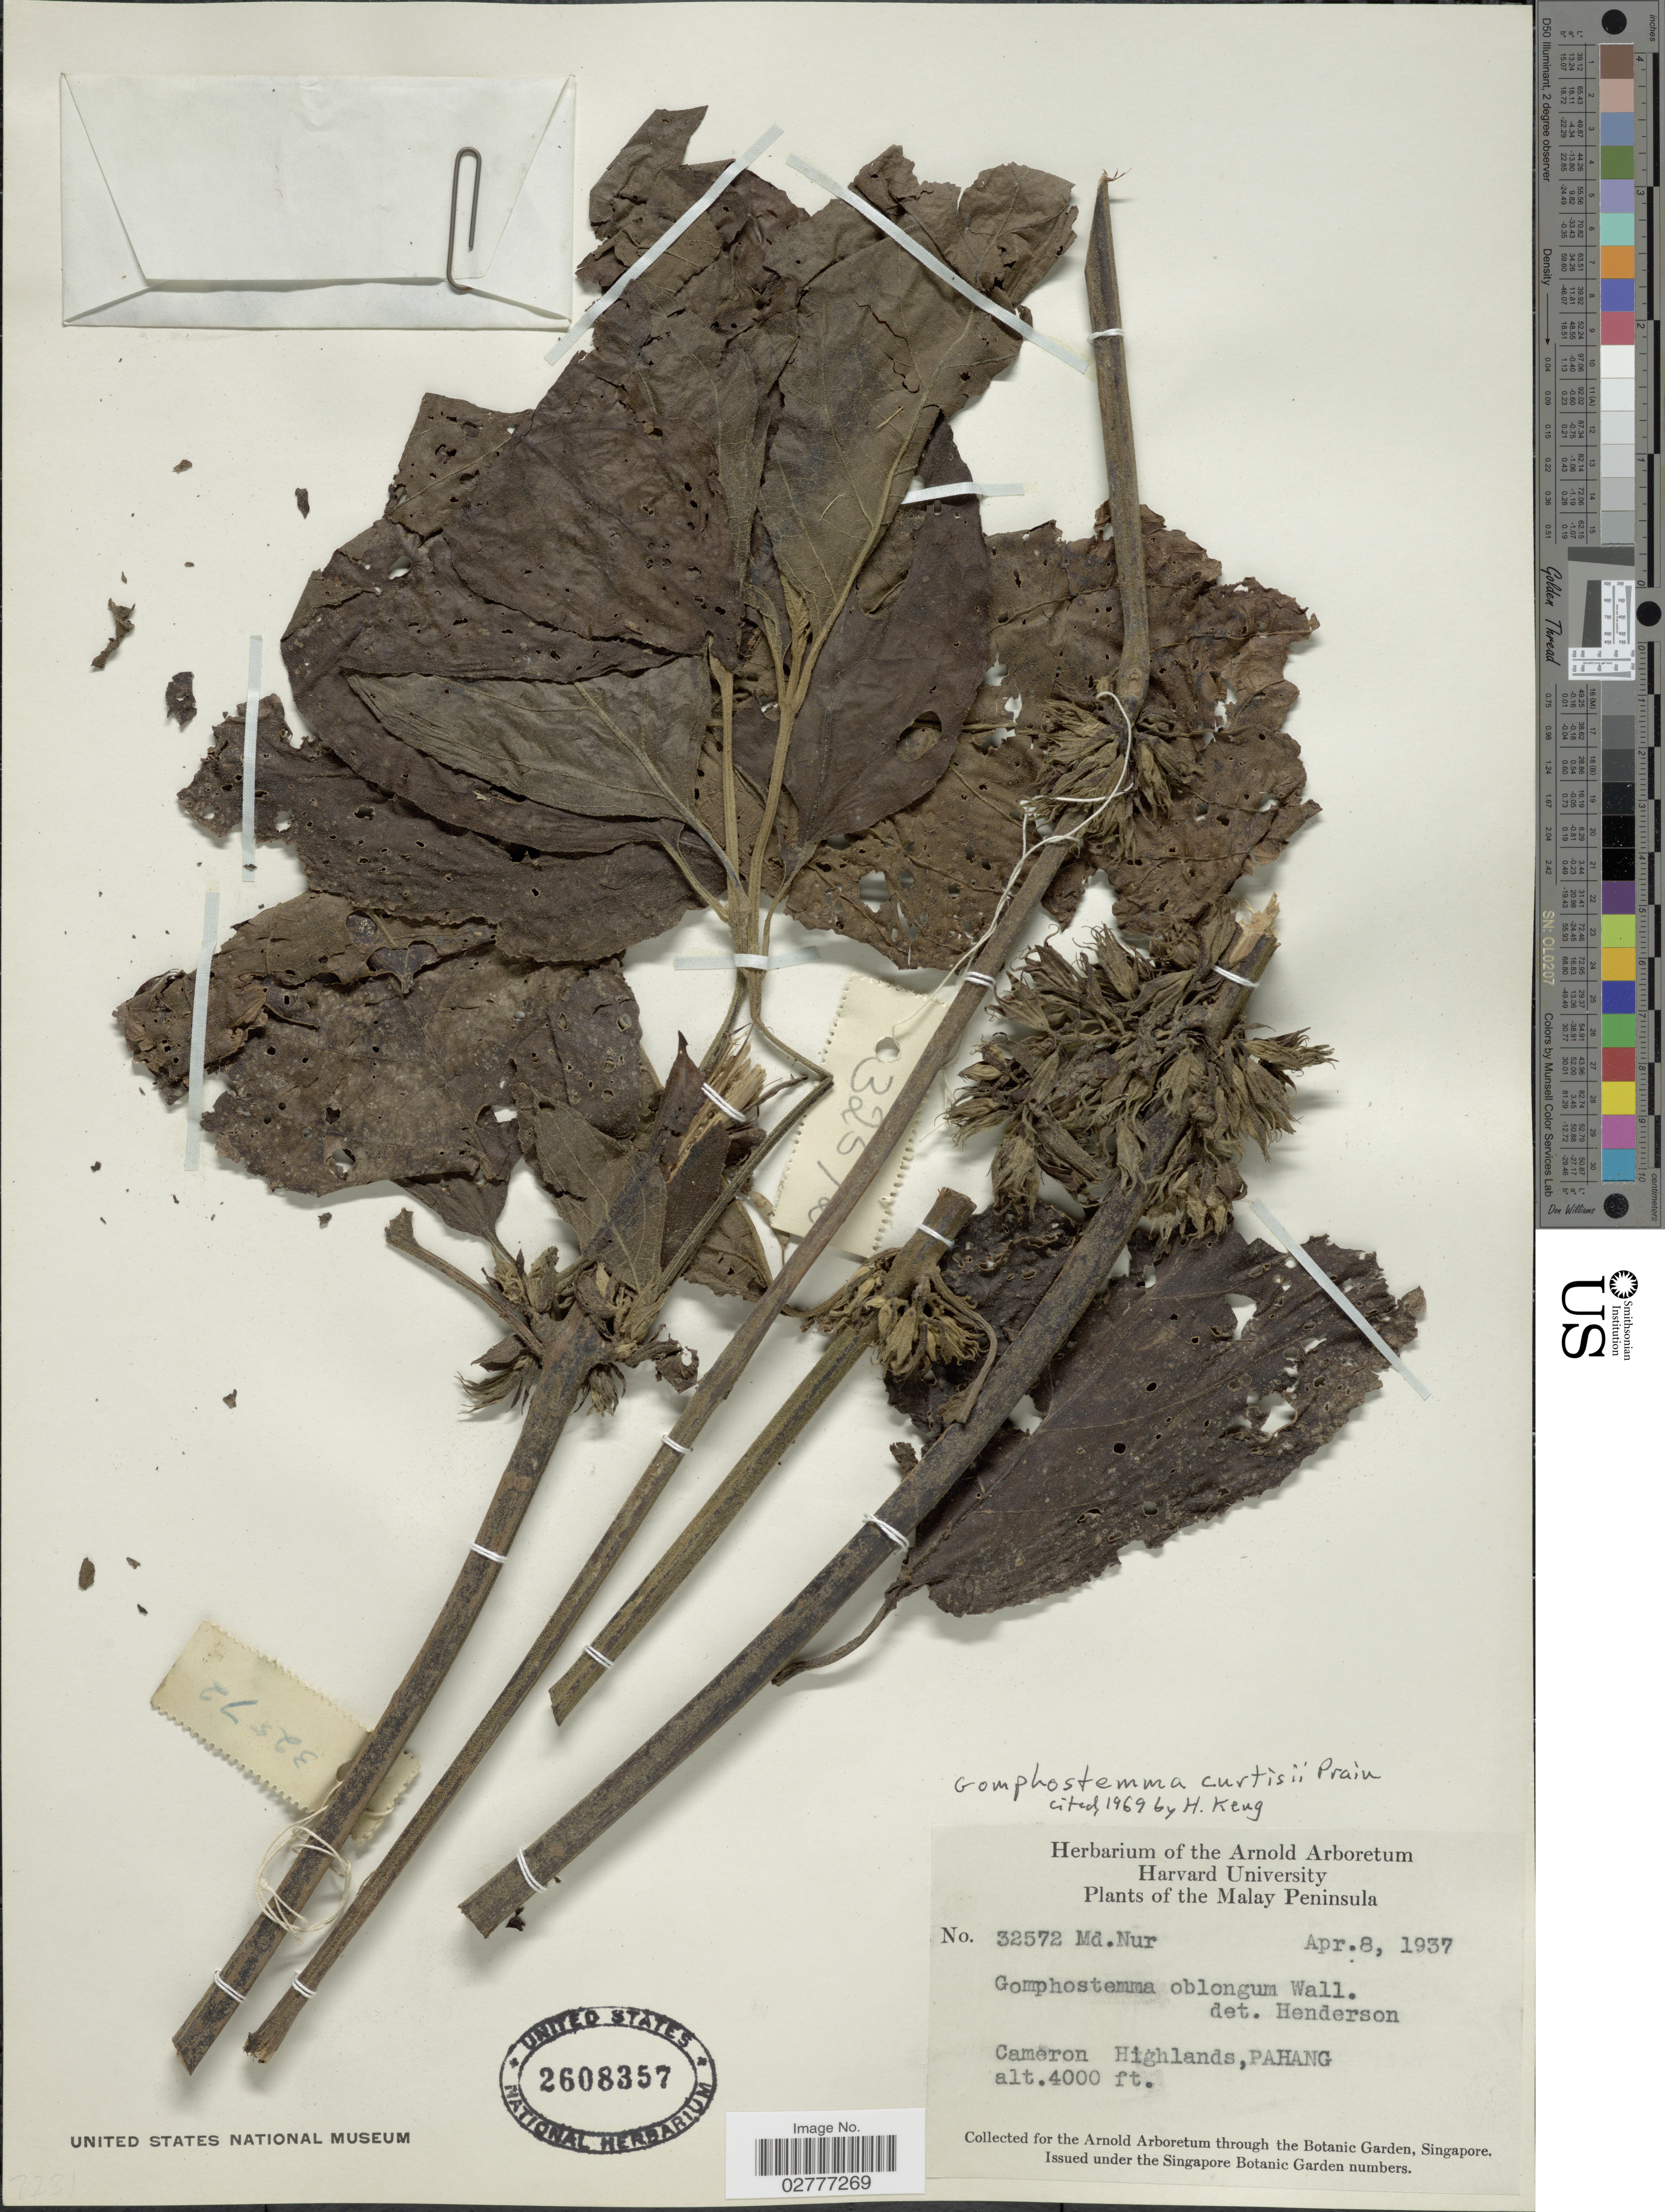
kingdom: Plantae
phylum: Tracheophyta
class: Magnoliopsida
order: Lamiales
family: Lamiaceae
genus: Gomphostemma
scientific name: Gomphostemma curtisii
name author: Prain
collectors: M. Nur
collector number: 32572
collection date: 1937-04-08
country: Malaysia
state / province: Pahang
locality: Malay Peninsula. Cameron Highlands.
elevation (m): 1219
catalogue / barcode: US 2608357